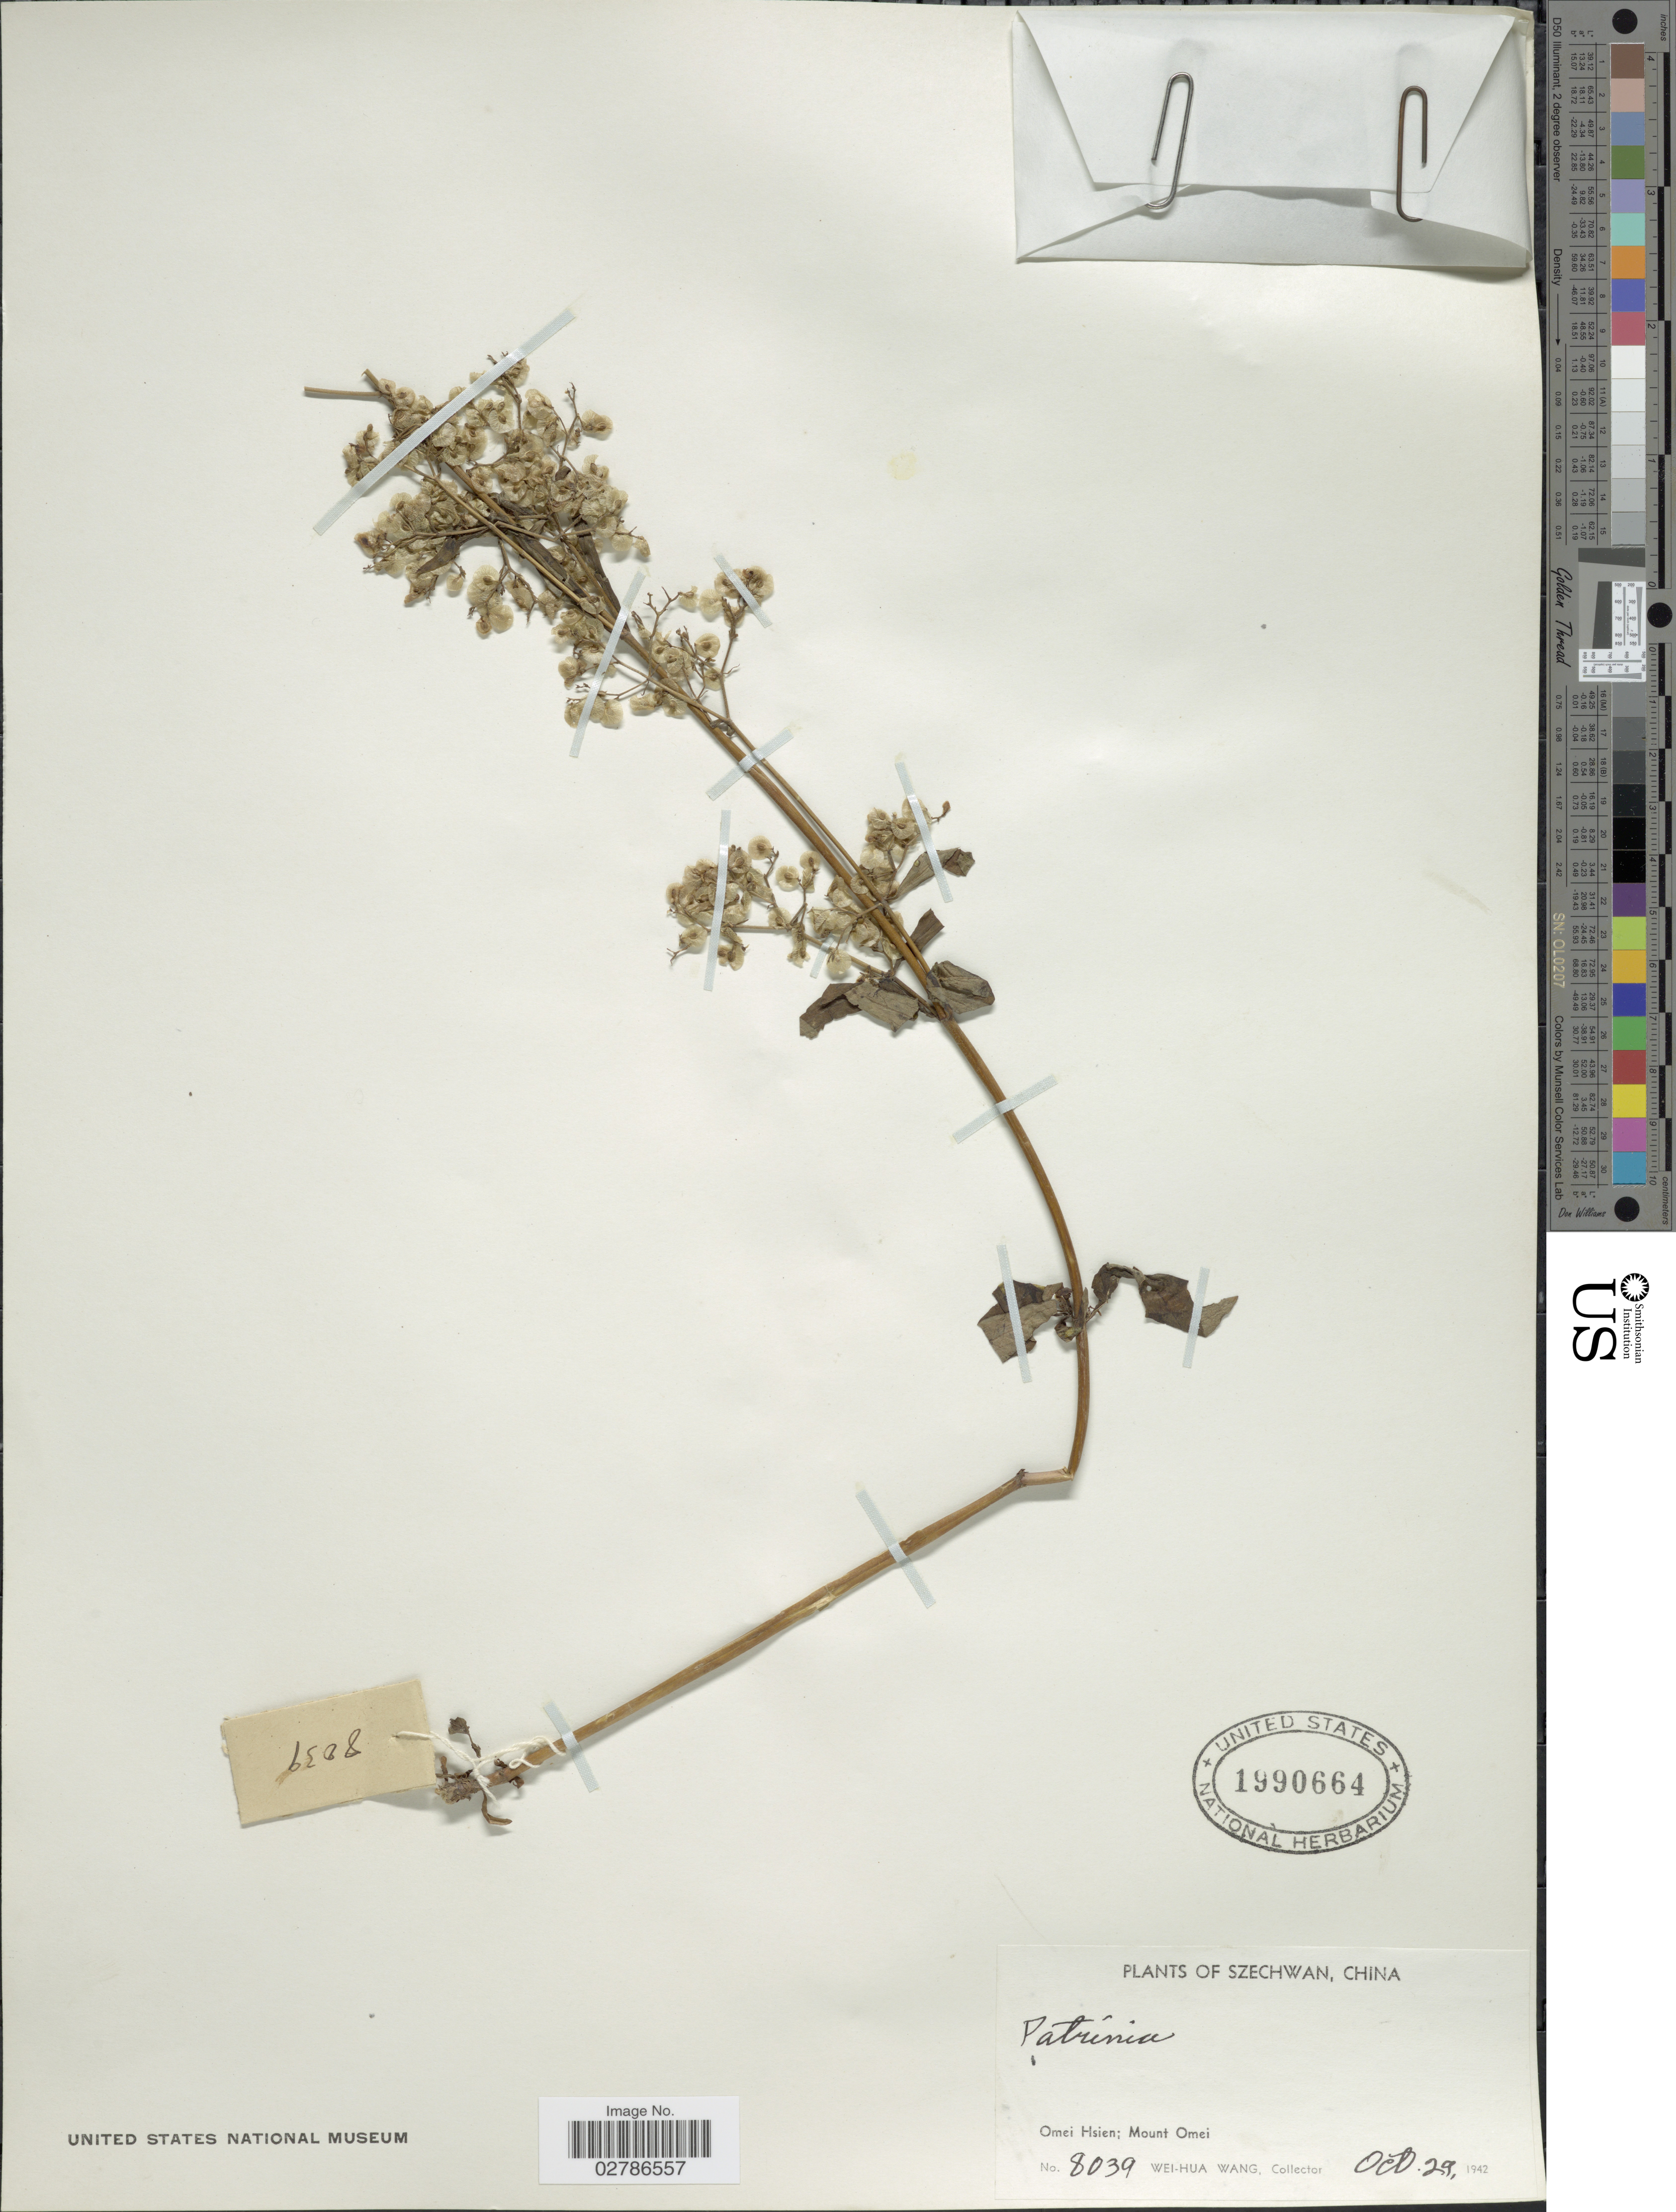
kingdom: Plantae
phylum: Tracheophyta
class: Magnoliopsida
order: Dipsacales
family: Caprifoliaceae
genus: Patrinia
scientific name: Patrinia sp.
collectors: W. Wang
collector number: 8039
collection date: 1942-10-29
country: China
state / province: Sichuan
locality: Szechwan. Omei Hsien; Mount Omei.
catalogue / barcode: US 1990664